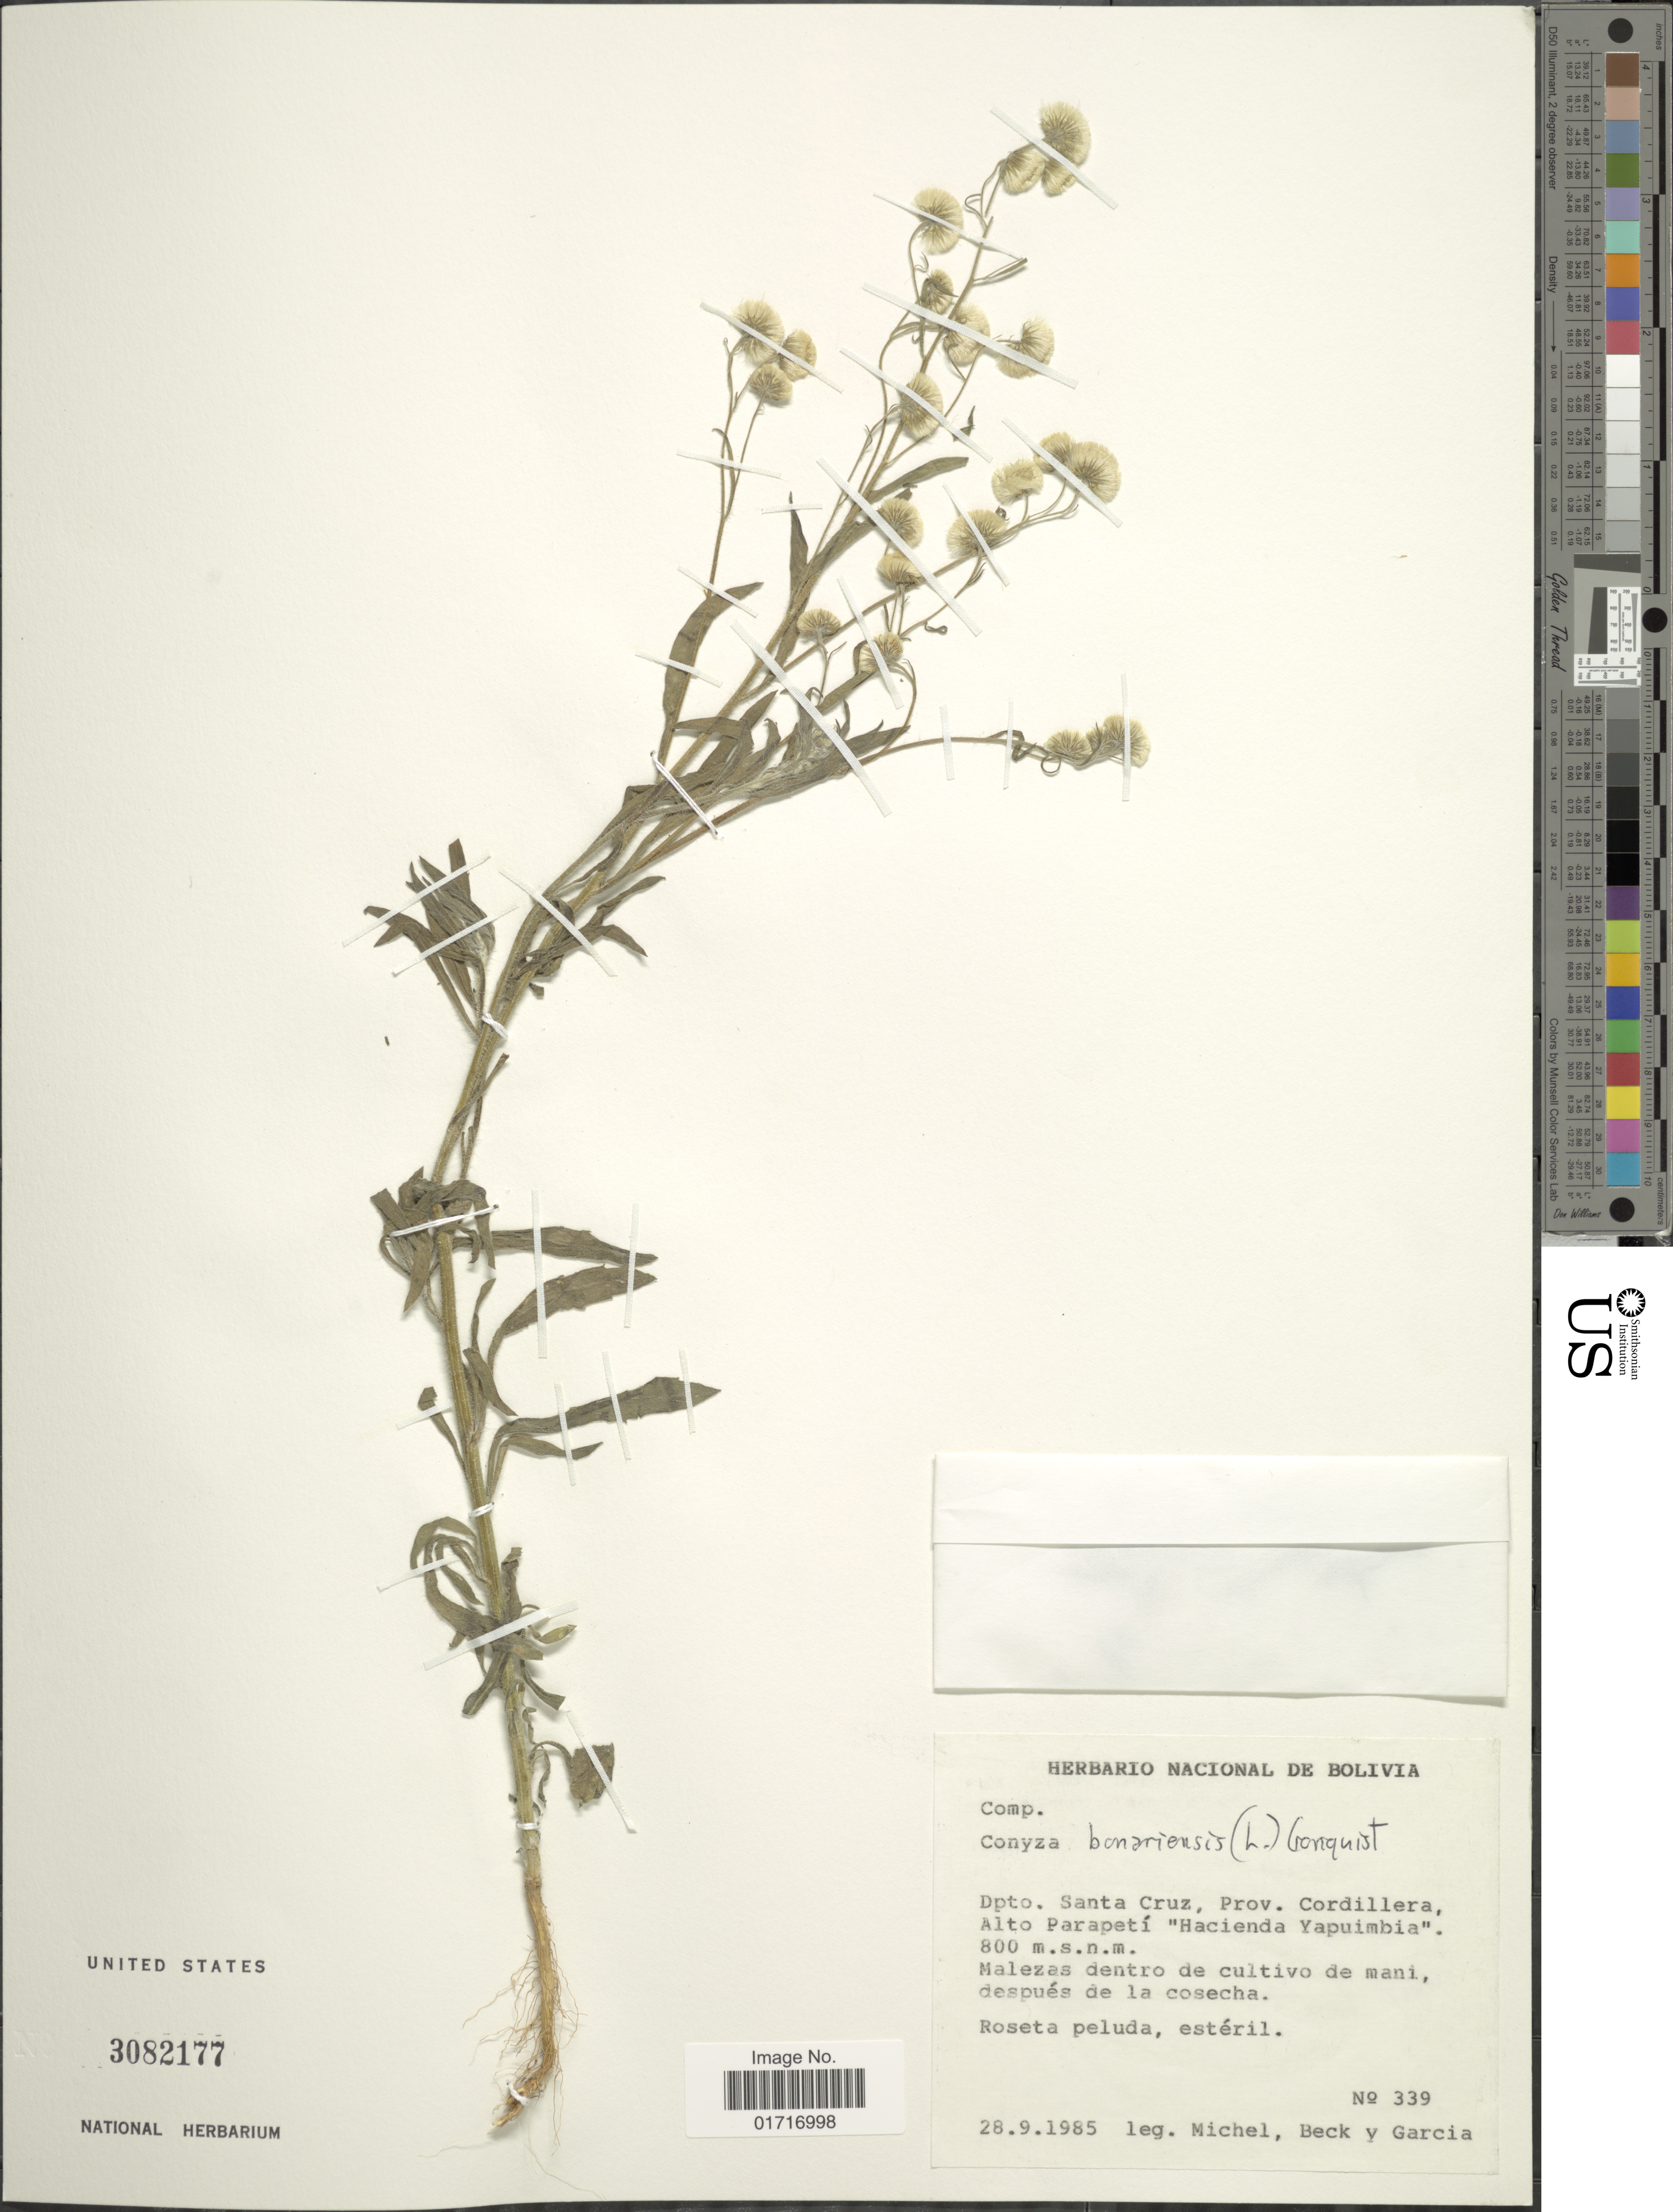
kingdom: Plantae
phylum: Tracheophyta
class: Magnoliopsida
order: Asterales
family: Asteraceae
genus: Conyza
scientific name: Conyza bonariensis var. leiotheca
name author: (S.F. Blake) Cuatrec.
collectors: -. Michel, -- Beck & H. Garcia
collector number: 339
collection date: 1985-09-28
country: Bolivia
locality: Dpto. Santa Cruz, prov. Cordillera, Alto Parapeti "Hacienda Yapuimbia".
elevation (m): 800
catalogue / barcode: US 3082177